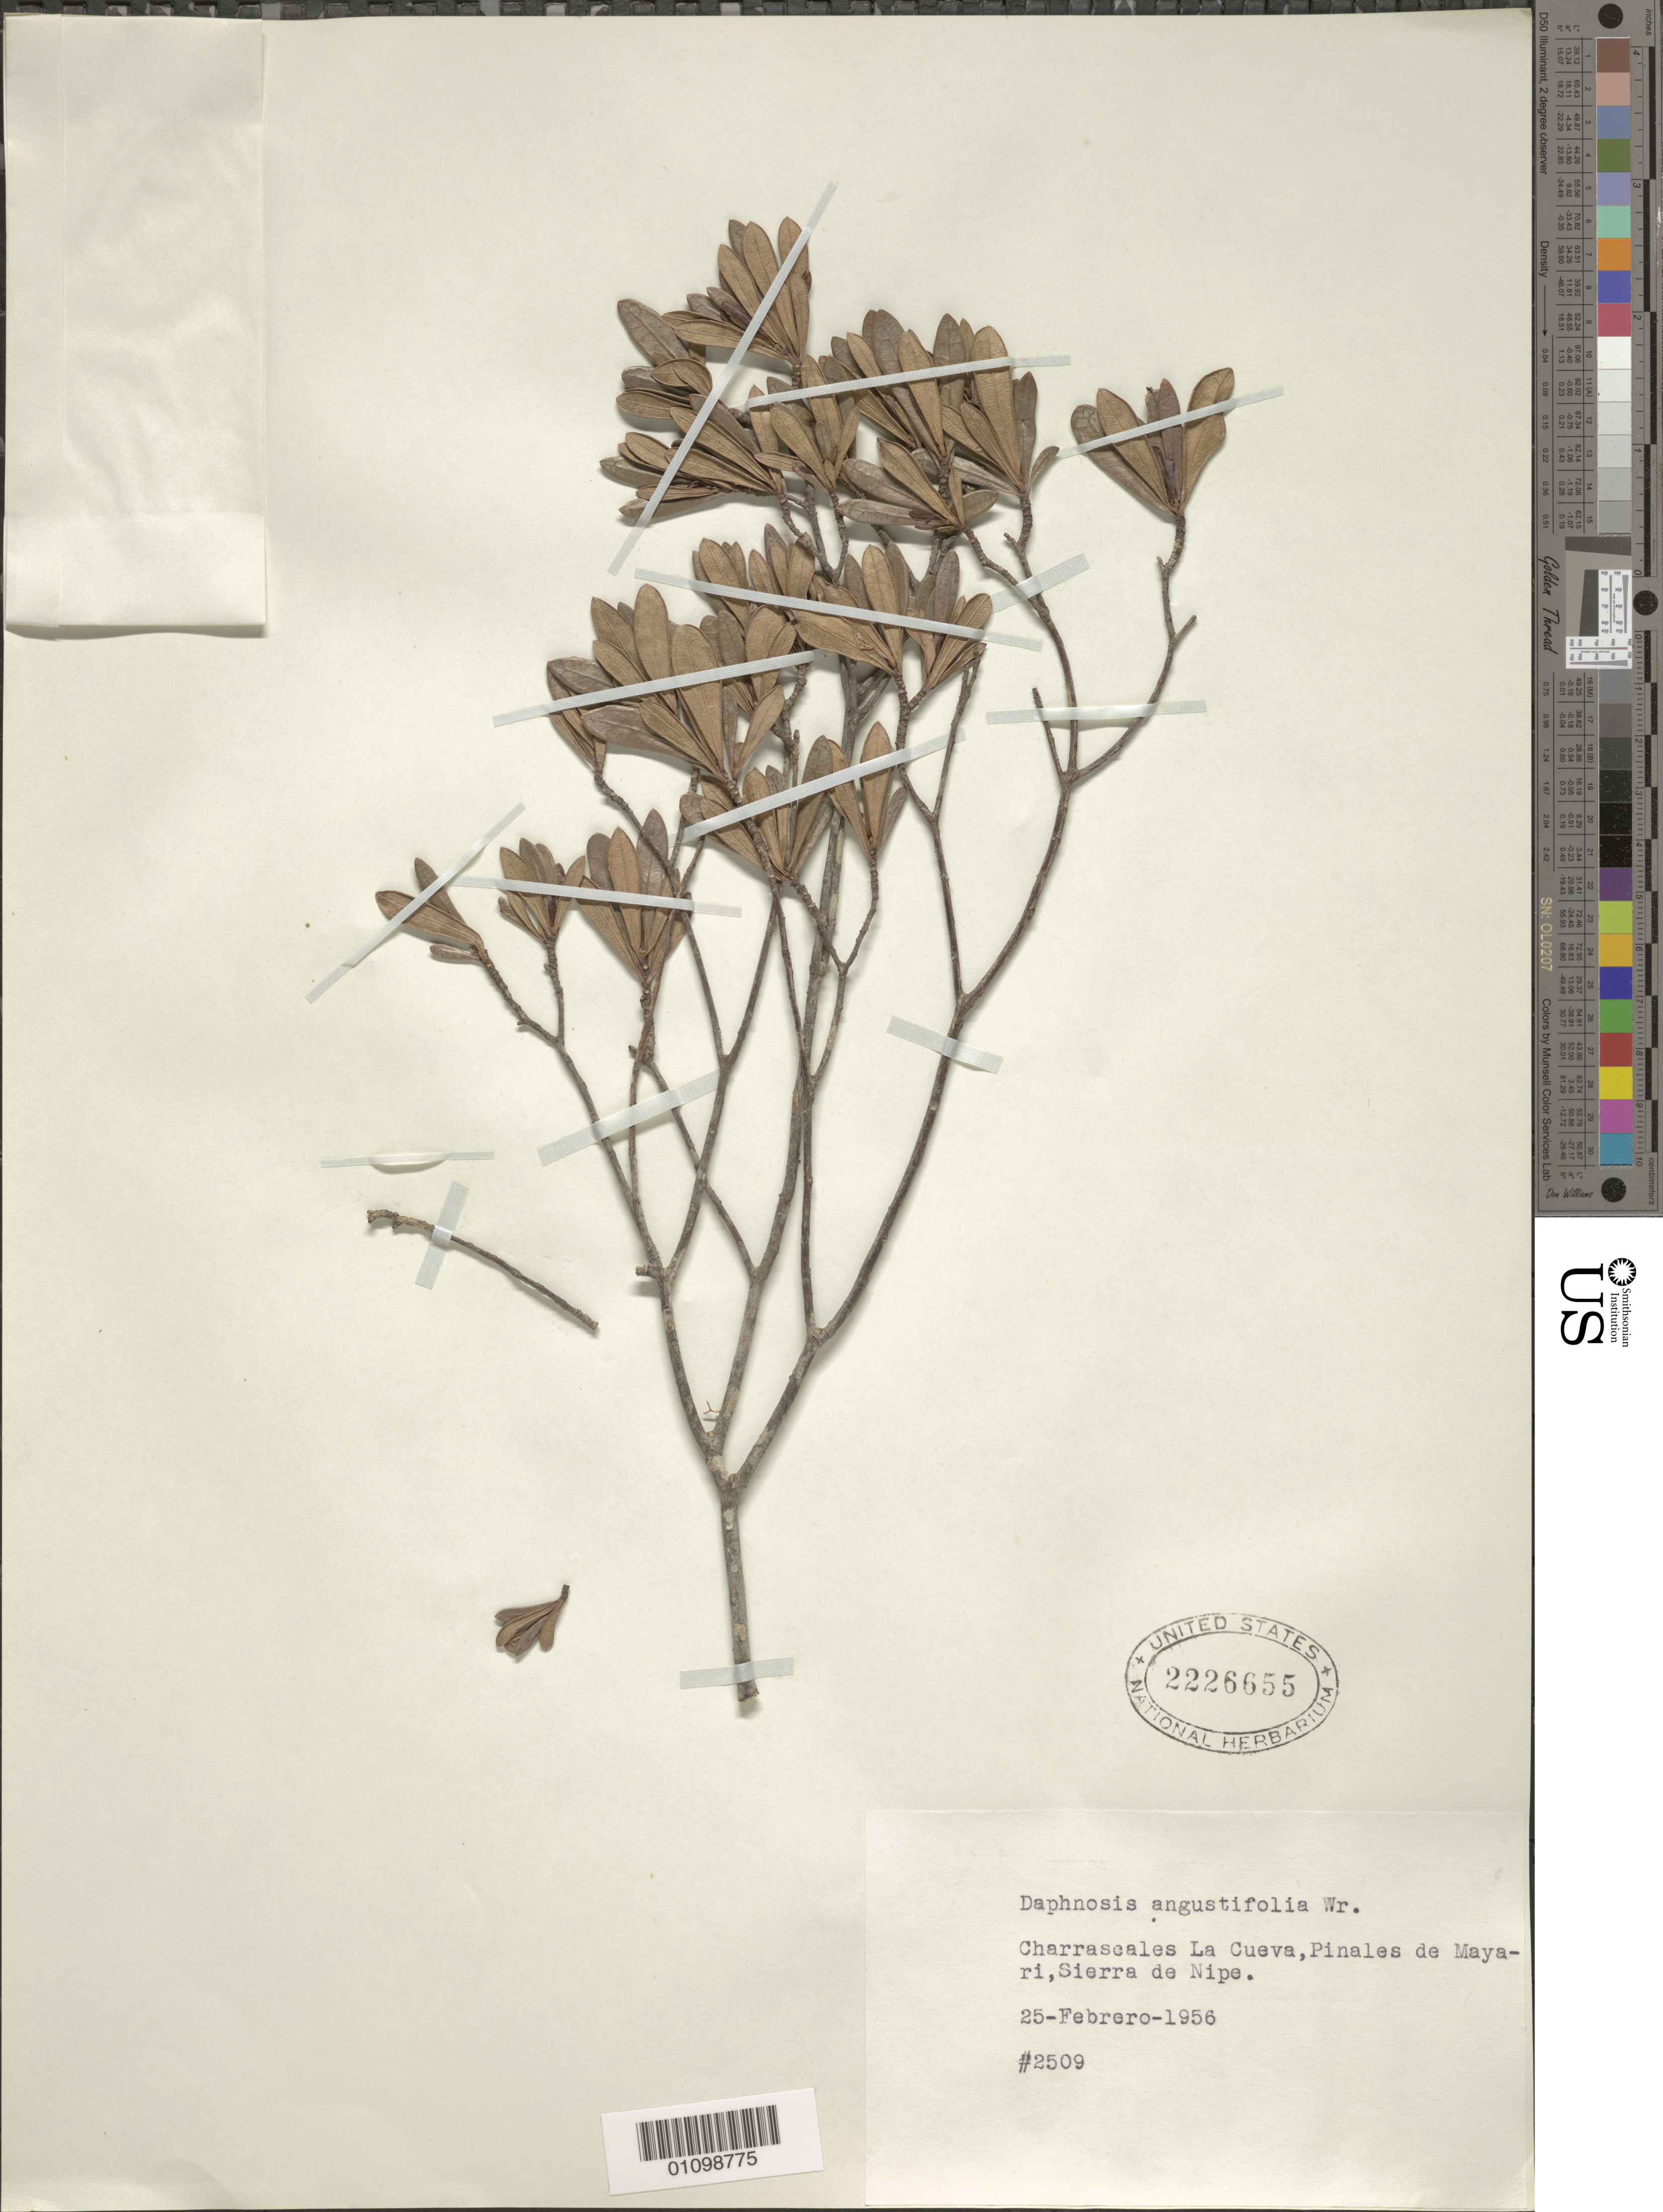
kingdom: Plantae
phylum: Tracheophyta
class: Magnoliopsida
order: Malvales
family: Thymelaeaceae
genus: Daphnopsis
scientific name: Daphnopsis angustifolia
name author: C. Wright ex Griseb.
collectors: M. López Figueiras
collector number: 2509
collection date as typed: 25 Feb 1956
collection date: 1956-02-25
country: Cuba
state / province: Holguín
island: Cuba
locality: Charrascales La Cueva, Pinales de Mayari, Sierra de Nipe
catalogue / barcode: US 2226655